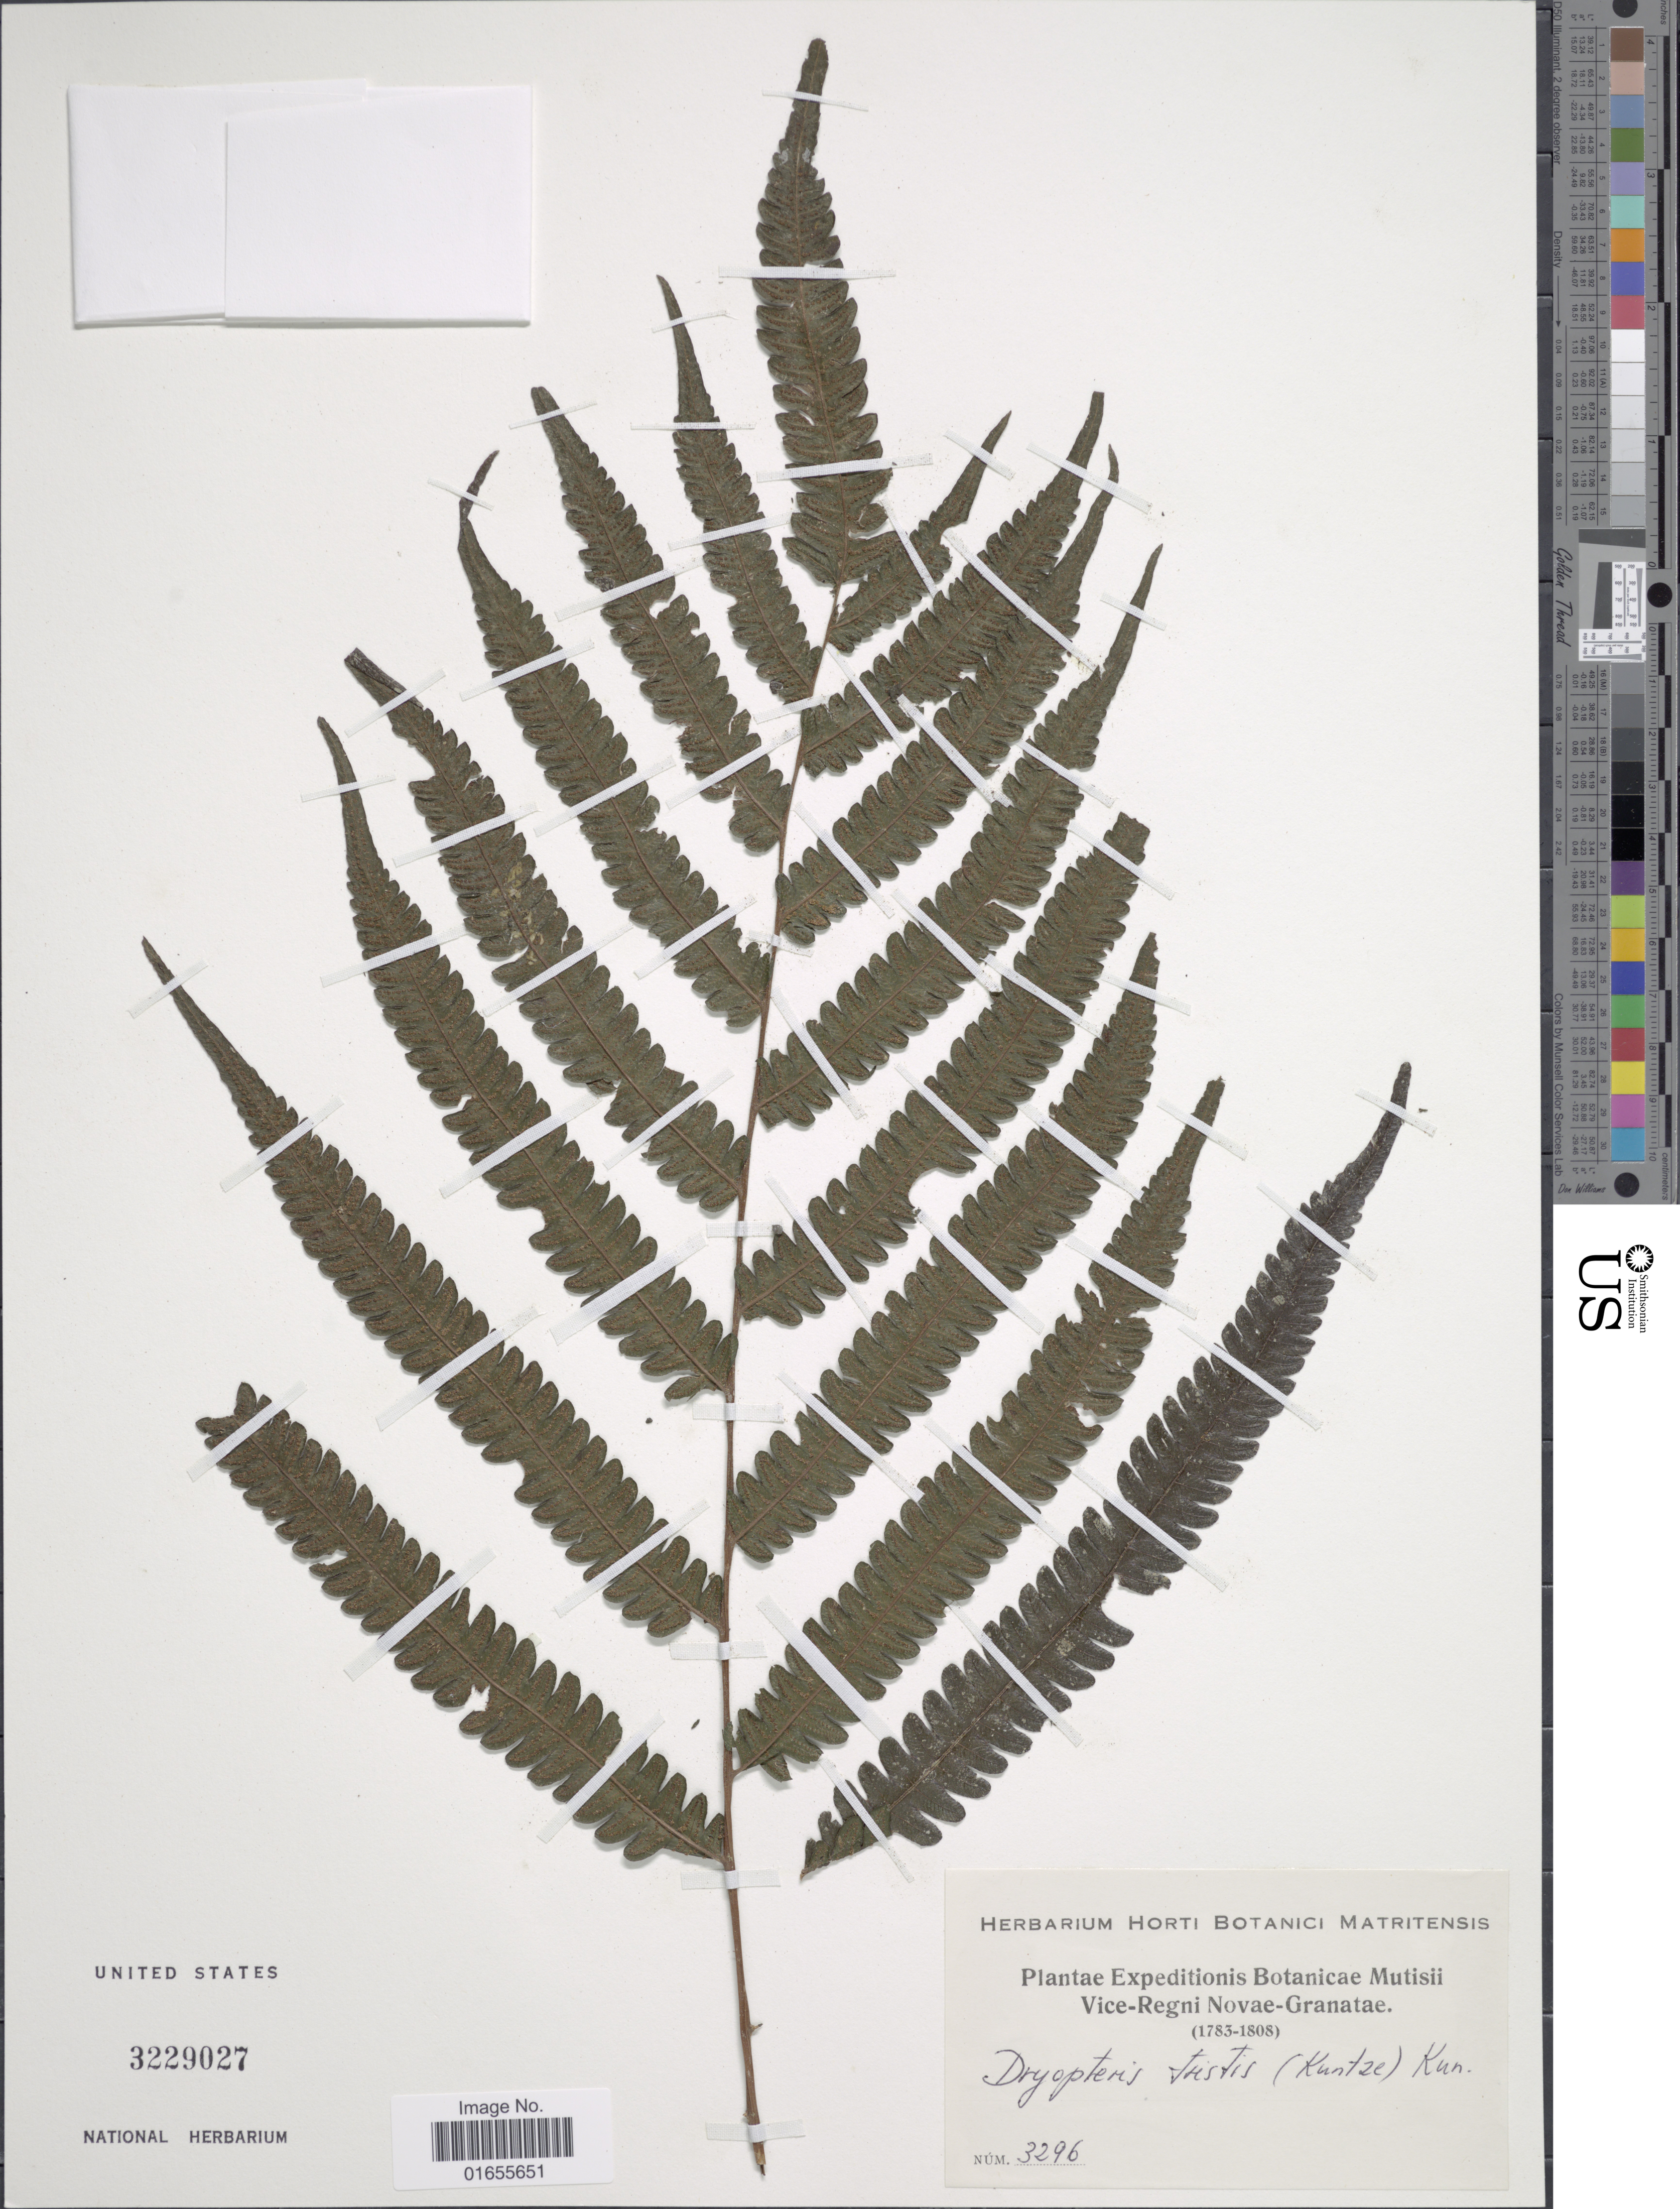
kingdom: Plantae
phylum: Tracheophyta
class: Polypodiopsida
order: Polypodiales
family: Thelypteridaceae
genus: Goniopteris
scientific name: Goniopteris tristis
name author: (Kuntze) Brade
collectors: Herbarium Horti Botanici Matritensis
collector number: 3296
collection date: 1783/1808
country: Colombia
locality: Novae-Granatae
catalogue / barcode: US 3229027